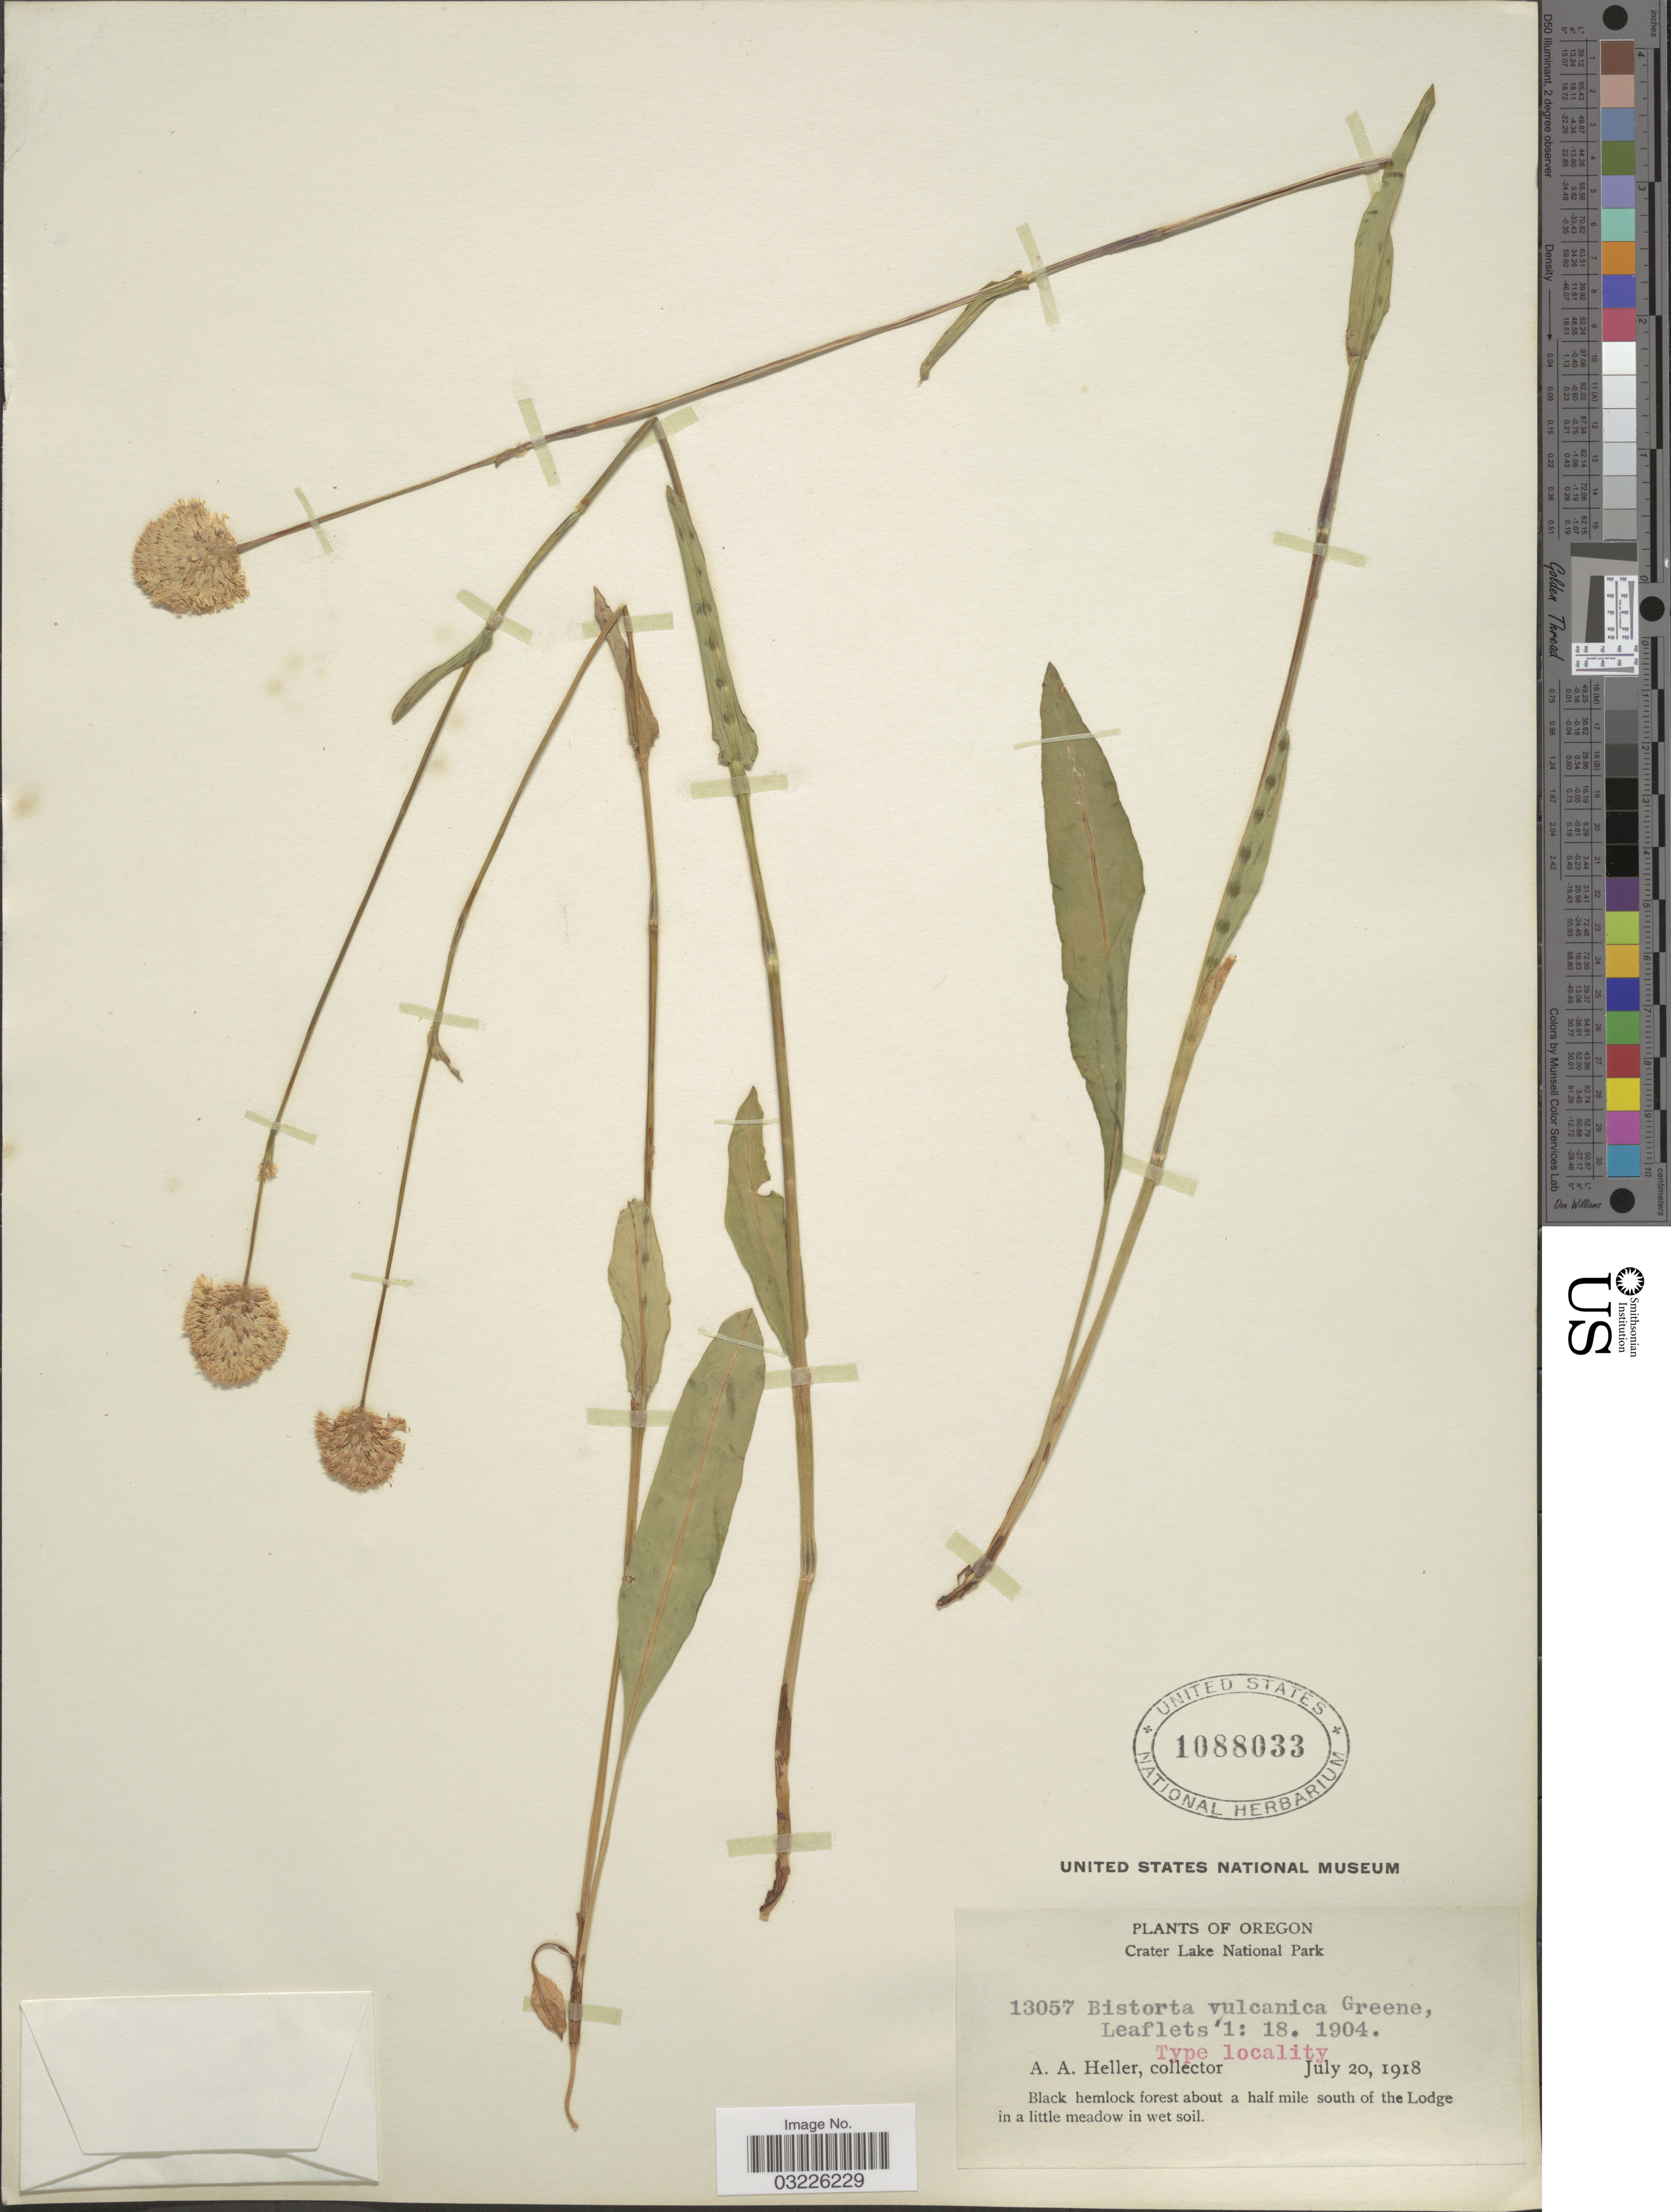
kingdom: Plantae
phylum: Tracheophyta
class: Magnoliopsida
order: Caryophyllales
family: Polygonaceae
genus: Bistorta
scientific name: Bistorta bistortoides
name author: (Pursh) Small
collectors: A. A. Heller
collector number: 13057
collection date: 1918-07-20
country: United States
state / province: Oregon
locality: Crater Lake National Park, Black hemlock forest about a half mile south of the Lodge in a little meadow in wet soil.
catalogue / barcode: US 1088033